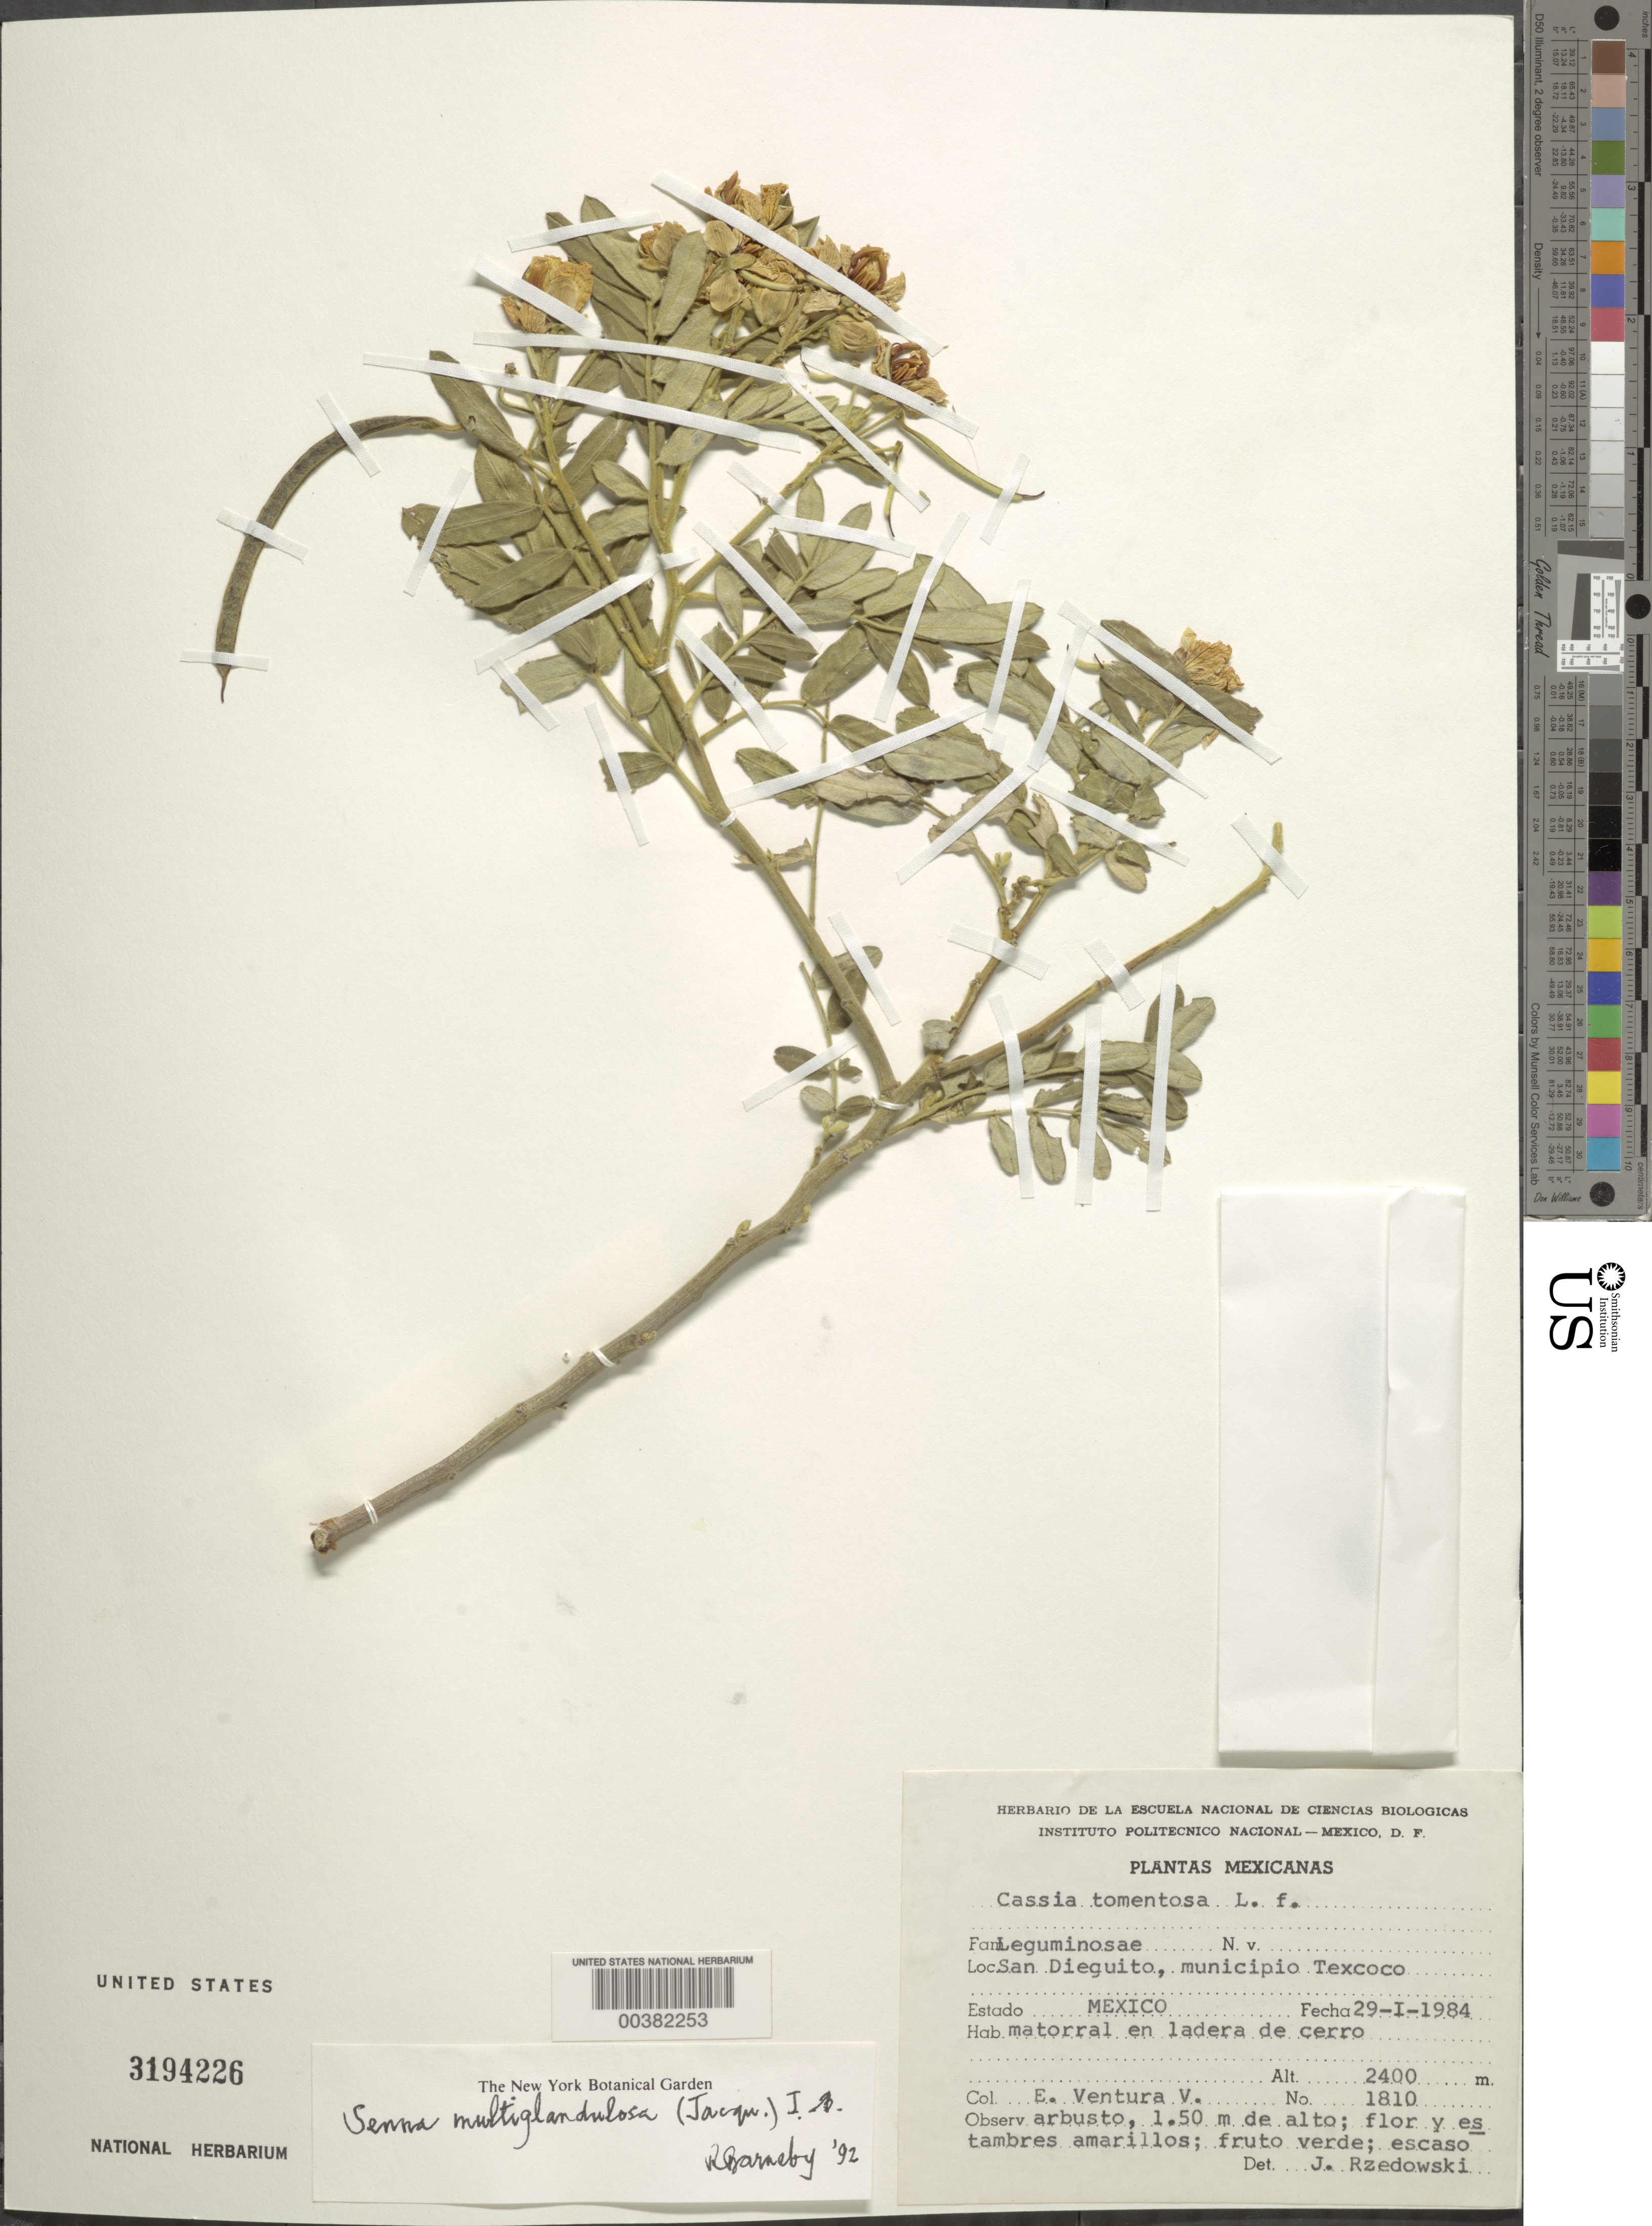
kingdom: Plantae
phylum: Tracheophyta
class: Magnoliopsida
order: Fabales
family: Fabaceae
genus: Senna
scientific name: Senna multiglandulosa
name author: (Jacq.) H.S. Irwin & Barneby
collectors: F. Ventura A.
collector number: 1810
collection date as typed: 29 Jan 1984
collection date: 1984-01-29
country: Mexico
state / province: México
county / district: Texcoco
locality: San Dieguito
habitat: Matorral en ladera de cerro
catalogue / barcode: US 3194226